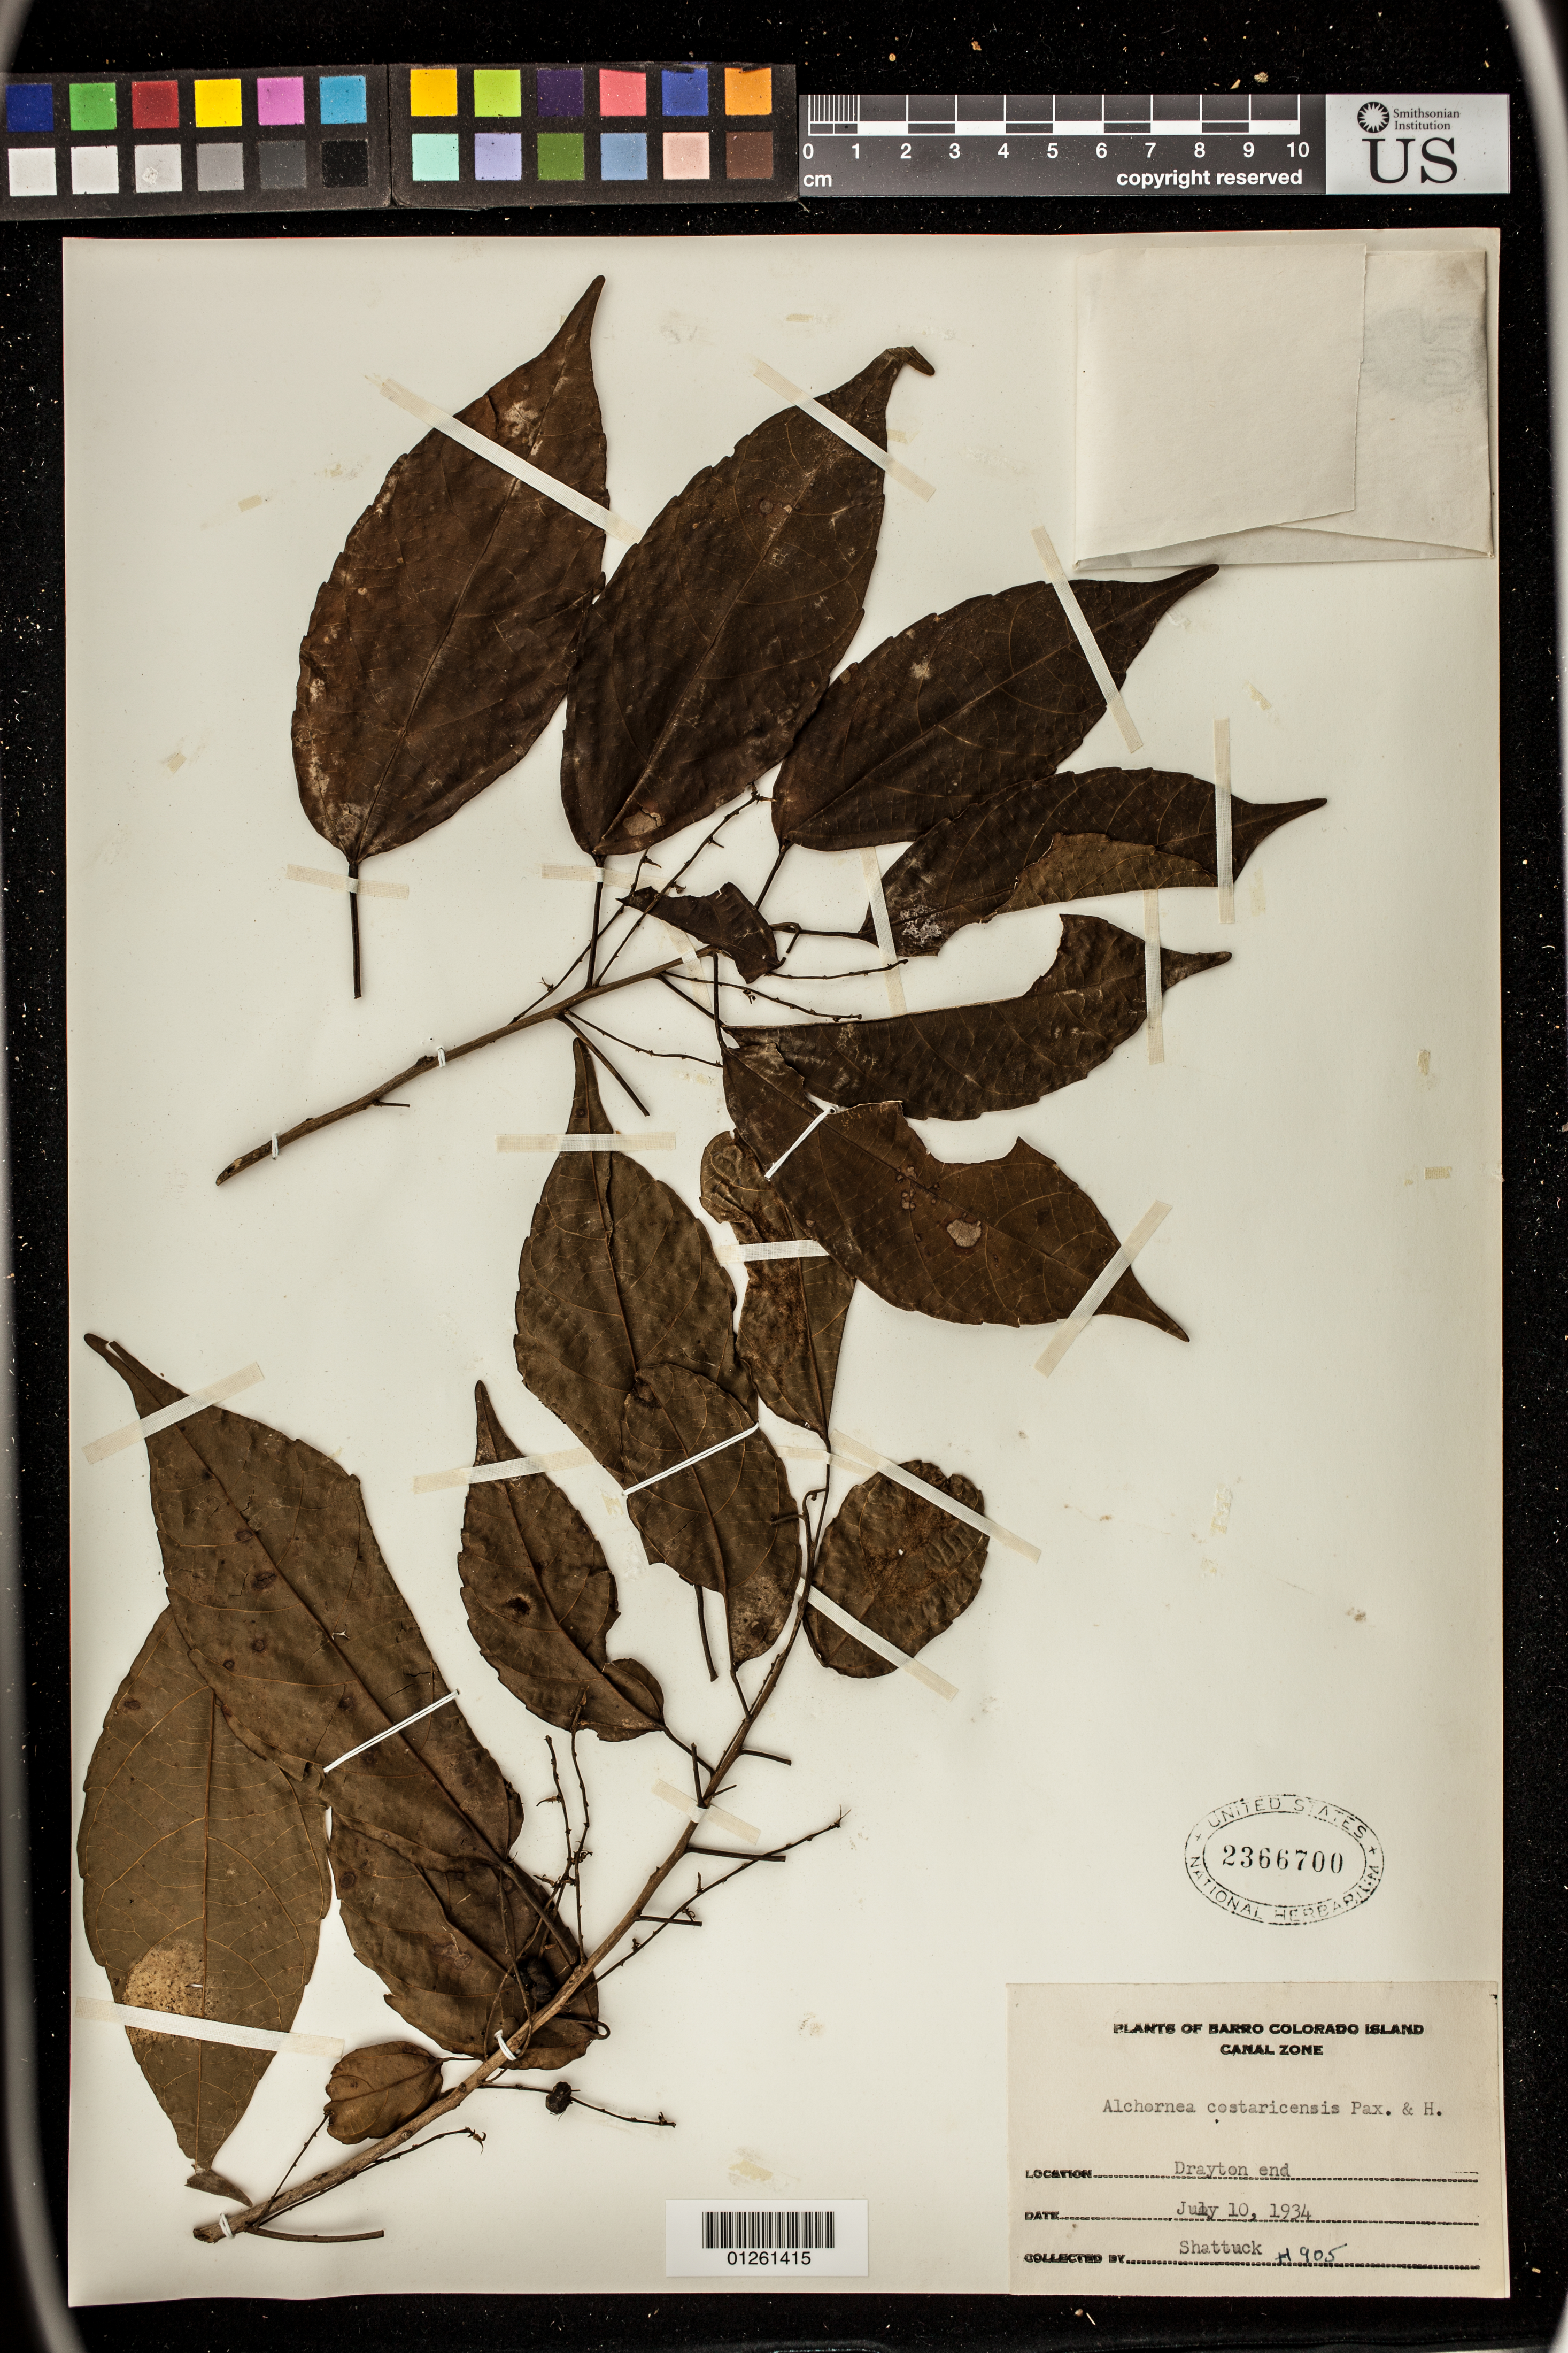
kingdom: Plantae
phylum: Tracheophyta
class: Magnoliopsida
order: Malpighiales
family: Euphorbiaceae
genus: Alchornea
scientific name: Alchornea costaricensis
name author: Pax & K. Hoffm. in Engl.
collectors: Shattuck, --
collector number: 905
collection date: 1934-07-10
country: Panama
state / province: Panamá Oeste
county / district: Canal Zone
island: Barro Colorado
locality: Drayton end. Barro Colorado Island, Canal Zone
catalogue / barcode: US 2366700